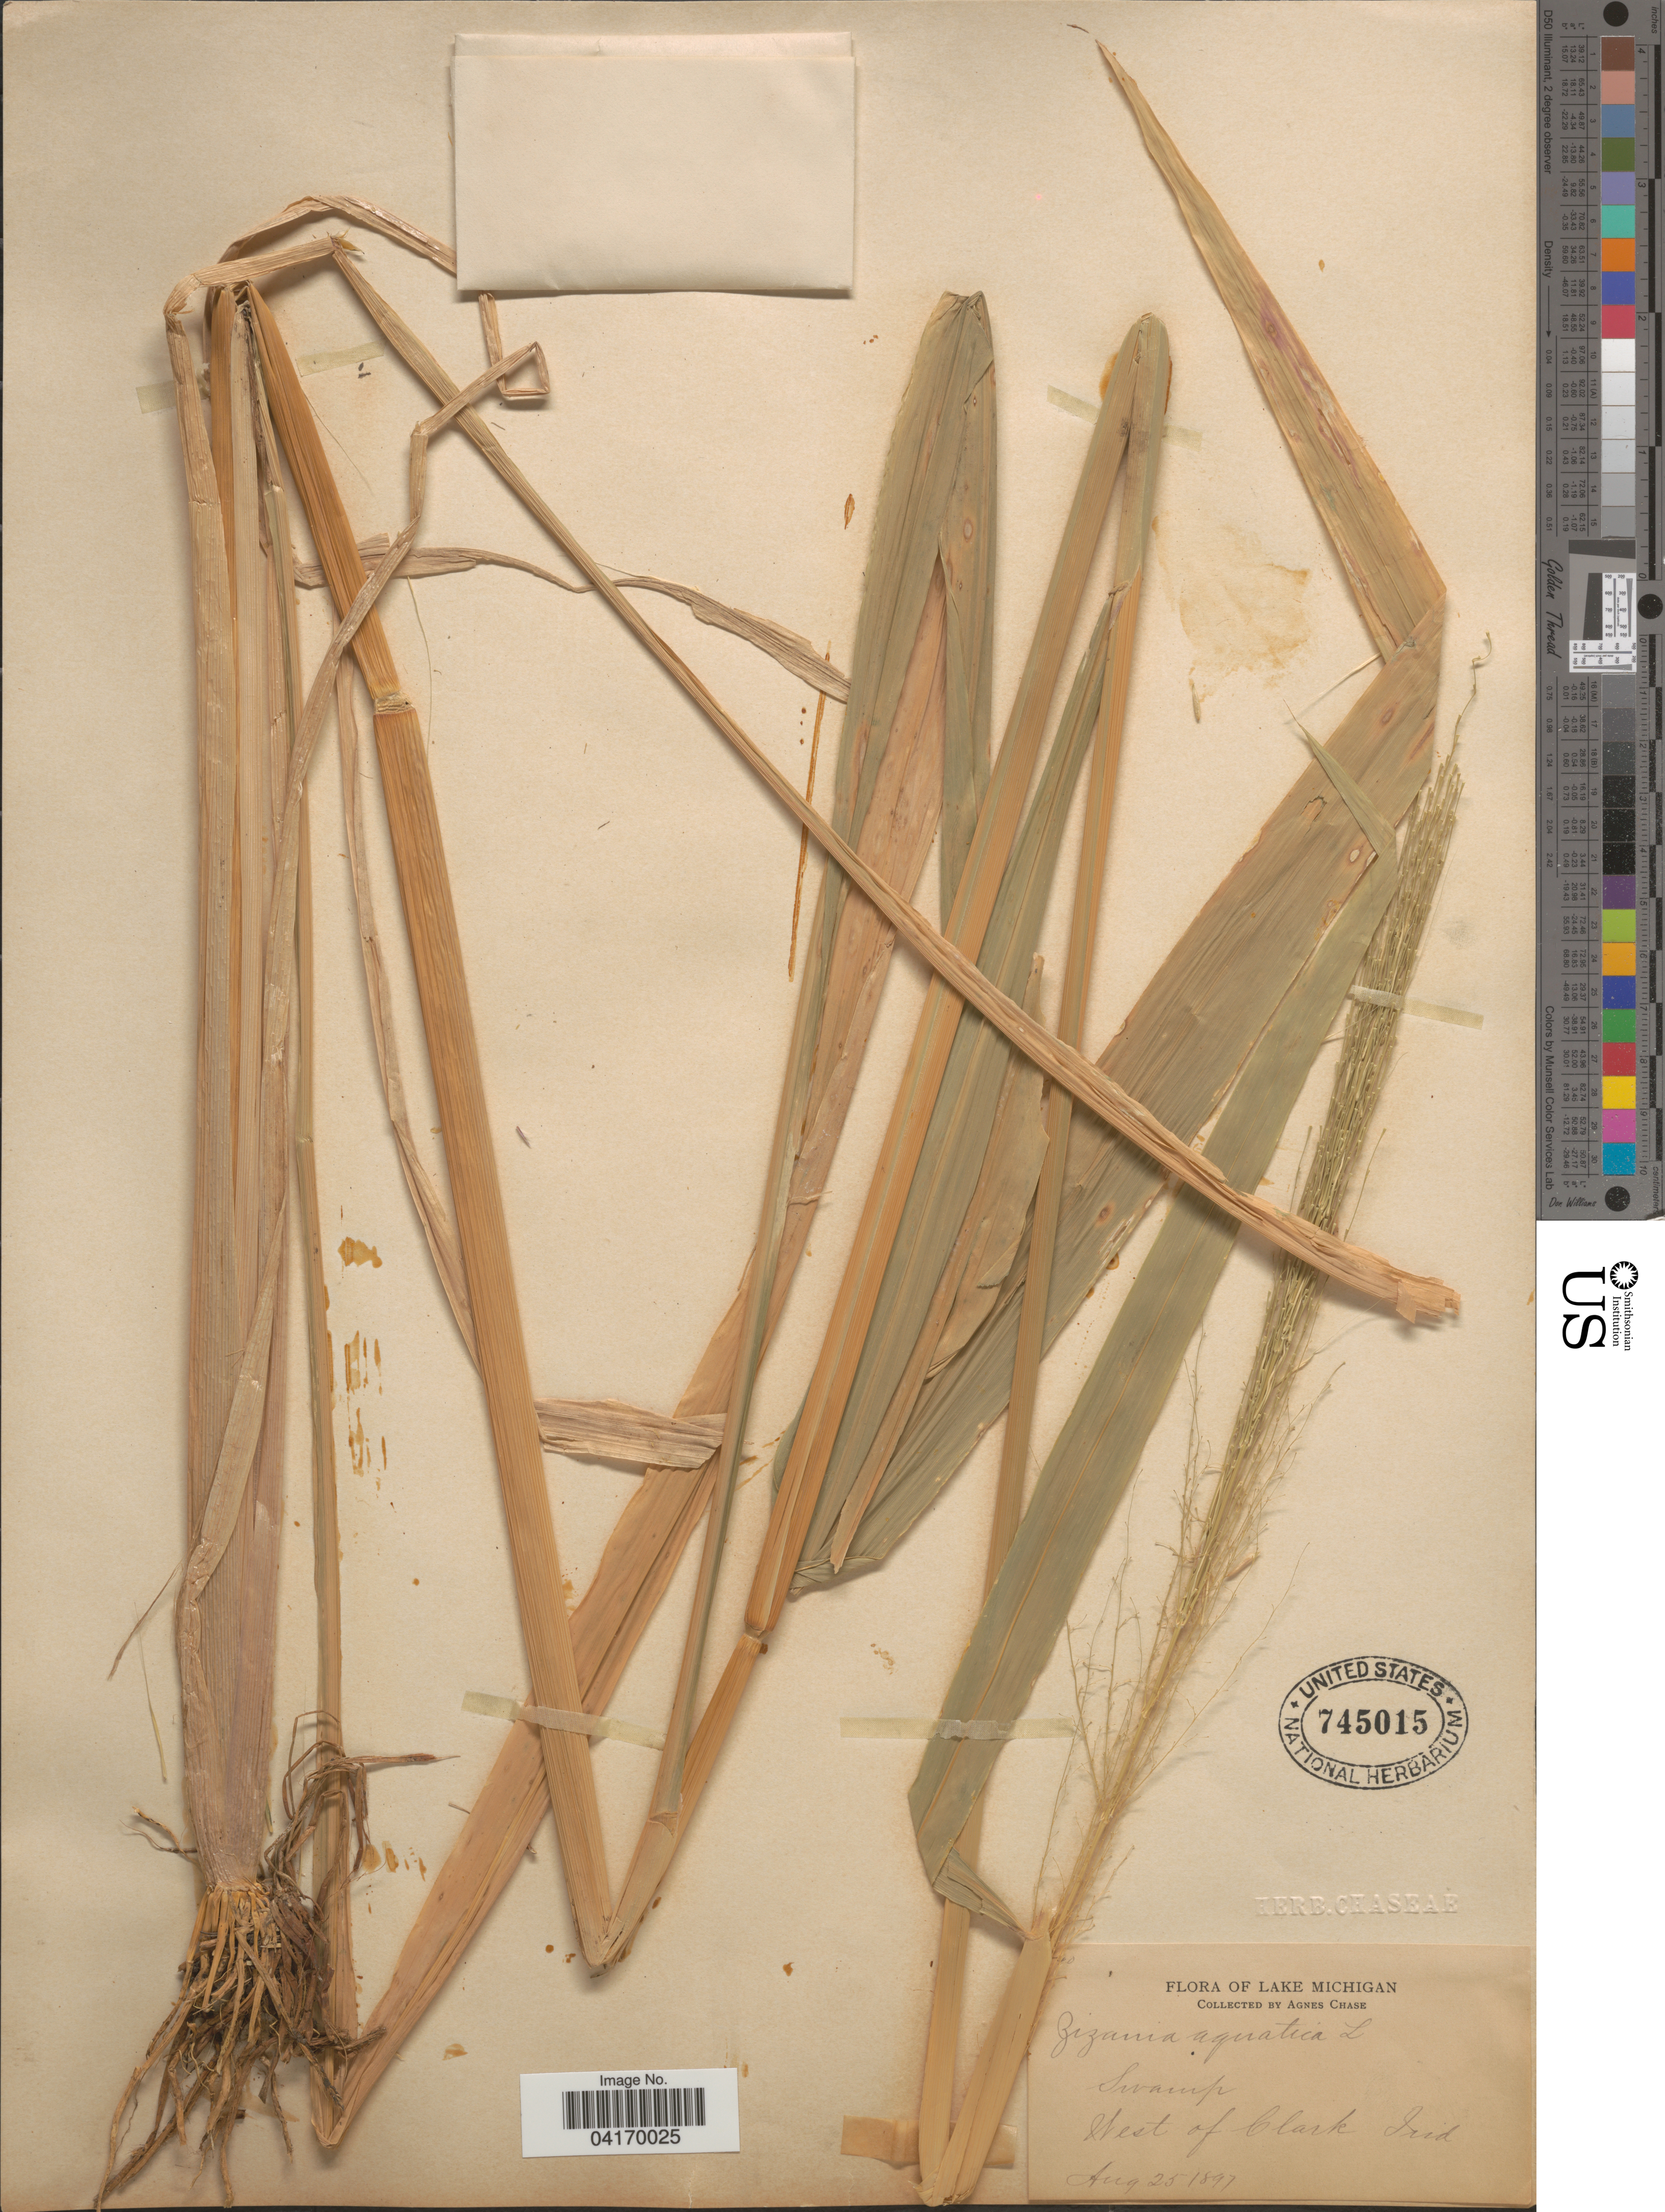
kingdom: Plantae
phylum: Tracheophyta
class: Liliopsida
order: Poales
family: Poaceae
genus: Zizania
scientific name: Zizania aquatica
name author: L.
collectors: A. Chase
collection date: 1897-08-25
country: United States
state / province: Michigan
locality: Lake Michigan. West of Clark Ind.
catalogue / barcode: US 745015